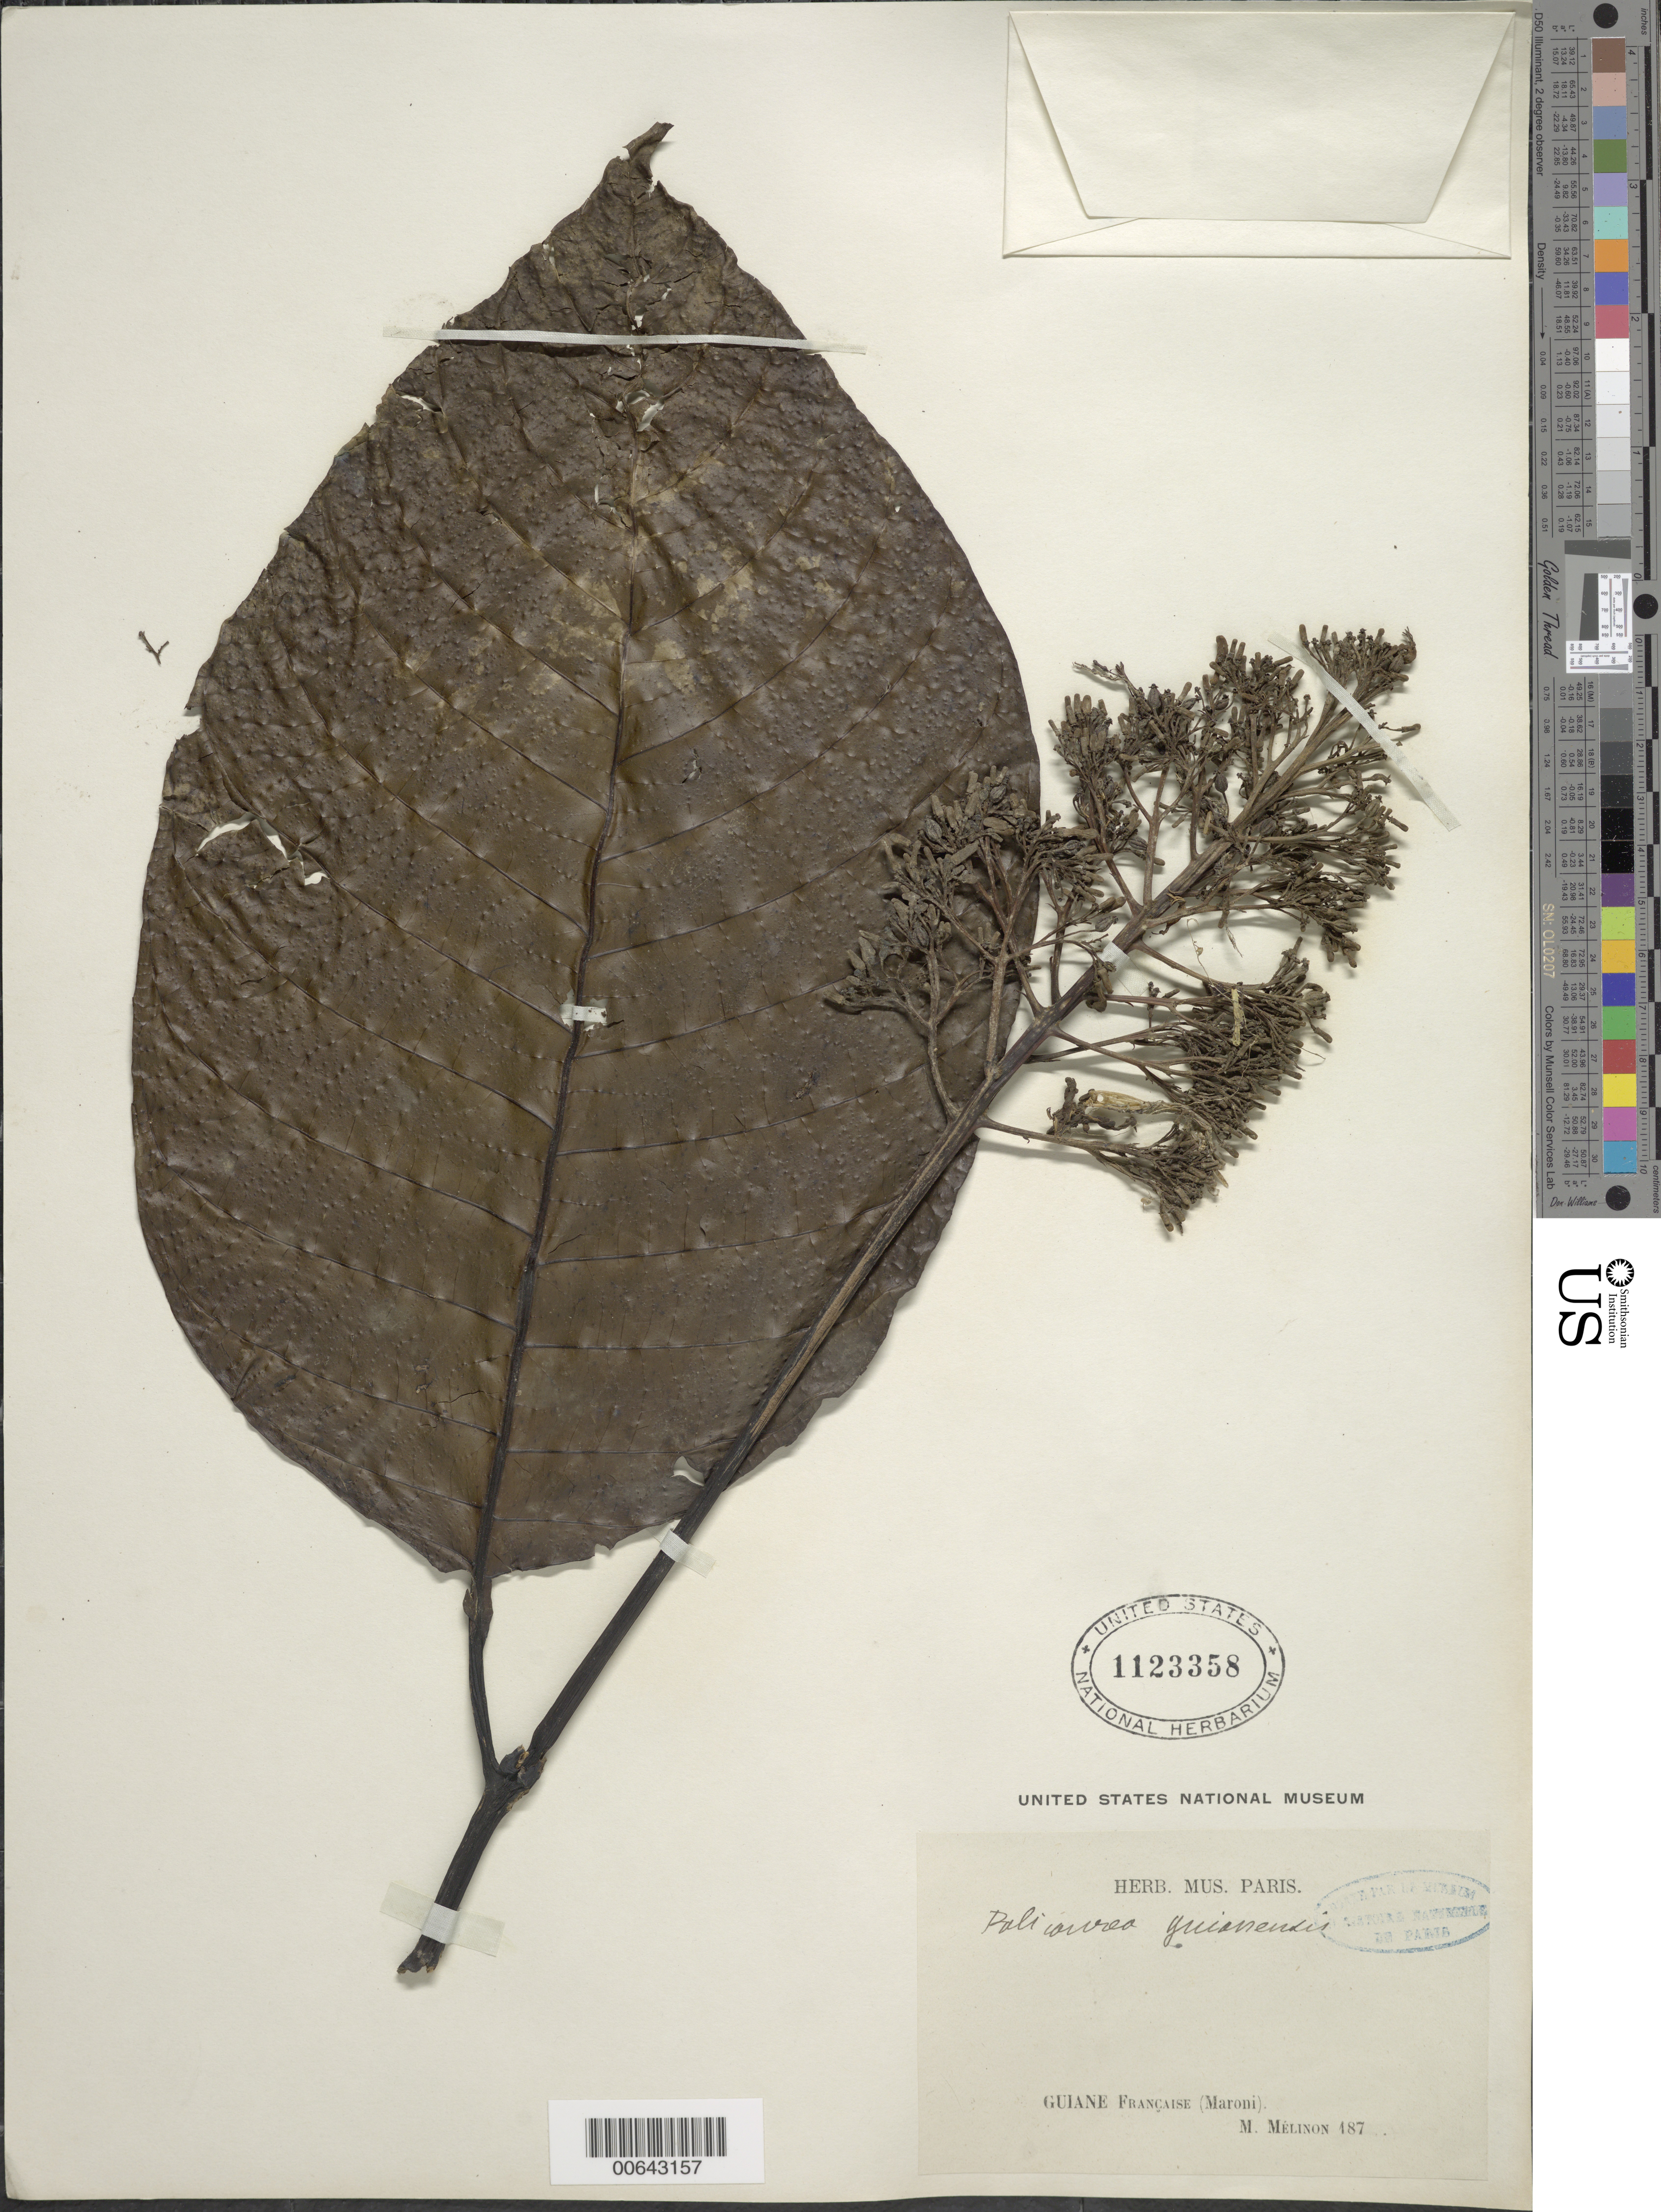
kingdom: Plantae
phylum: Tracheophyta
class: Magnoliopsida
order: Gentianales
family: Rubiaceae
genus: Palicourea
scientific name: Palicourea guianensis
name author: Aubl.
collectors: E. Mélinon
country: French Guiana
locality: Maroni R.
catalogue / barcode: US 1123358